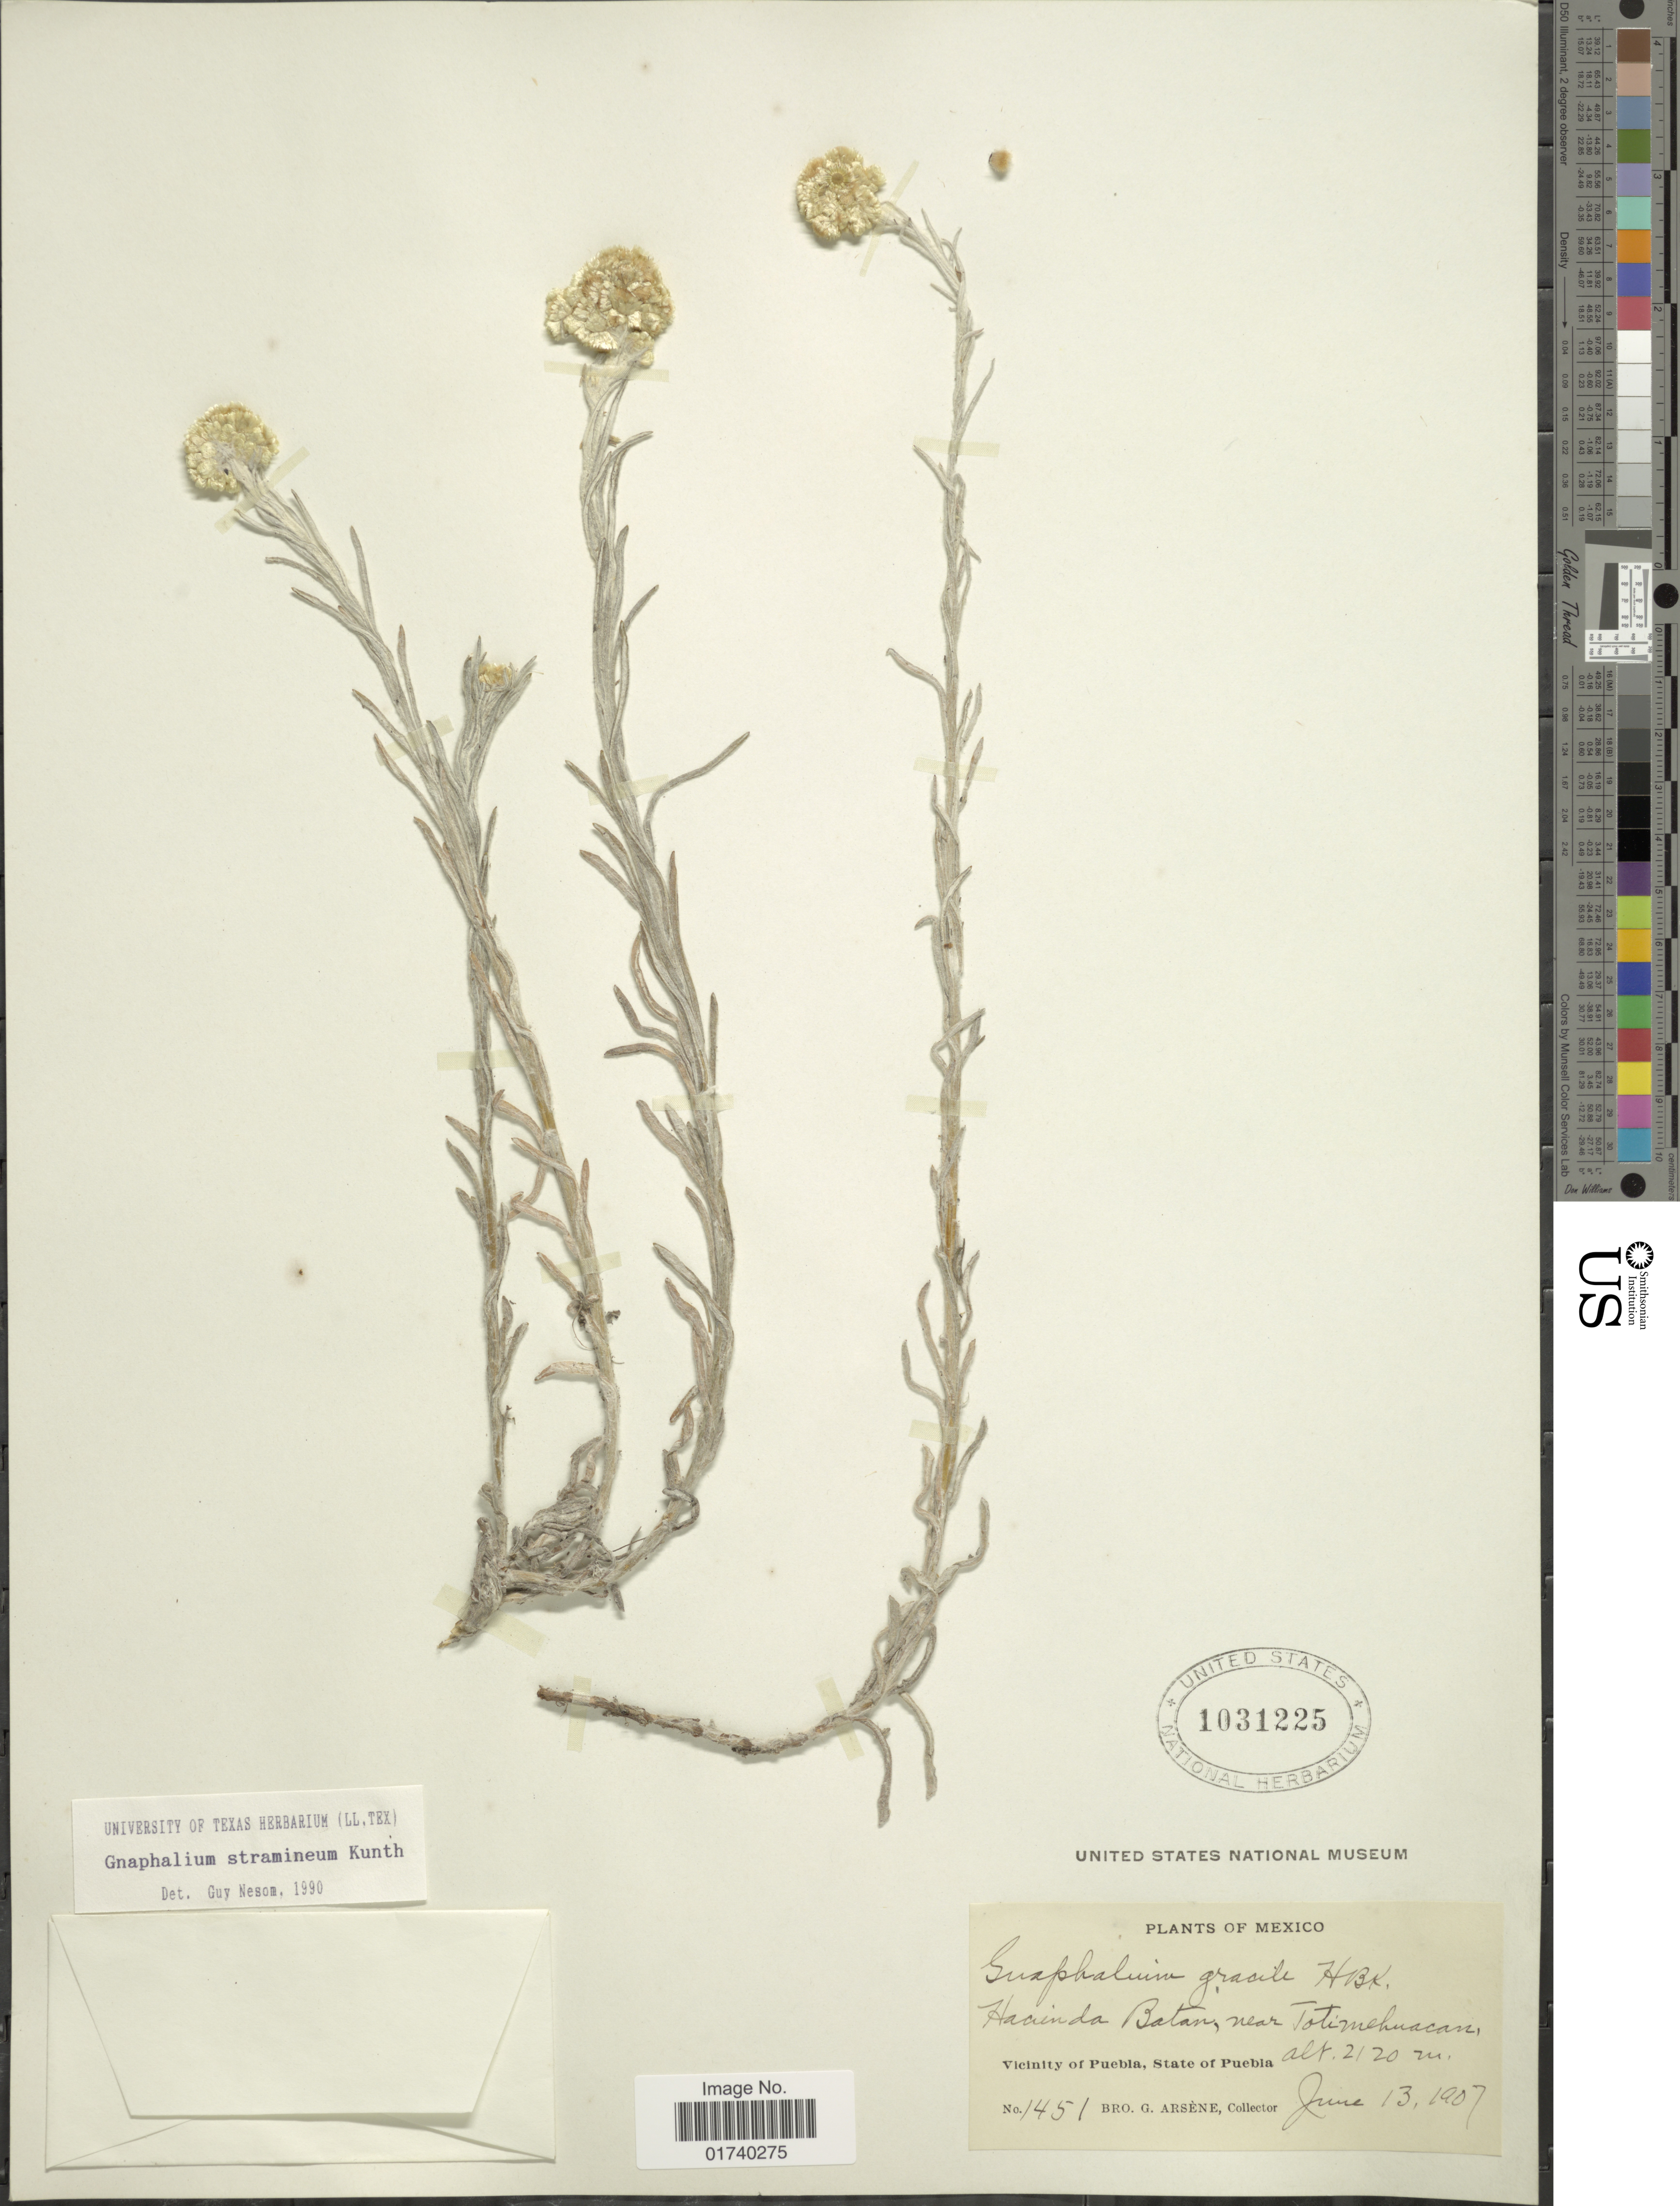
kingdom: Plantae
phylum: Tracheophyta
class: Magnoliopsida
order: Asterales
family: Asteraceae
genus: Pseudognaphalium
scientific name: Pseudognaphalium stramineum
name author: (Kunth) Anderb.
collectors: Bro. G. Arsène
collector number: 1451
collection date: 1907-06-13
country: Mexico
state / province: Puebla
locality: Hacienda Batan, near Totimehuacan, Vicinity of Puebla, State of Puebla.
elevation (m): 2120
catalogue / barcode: US 1031225